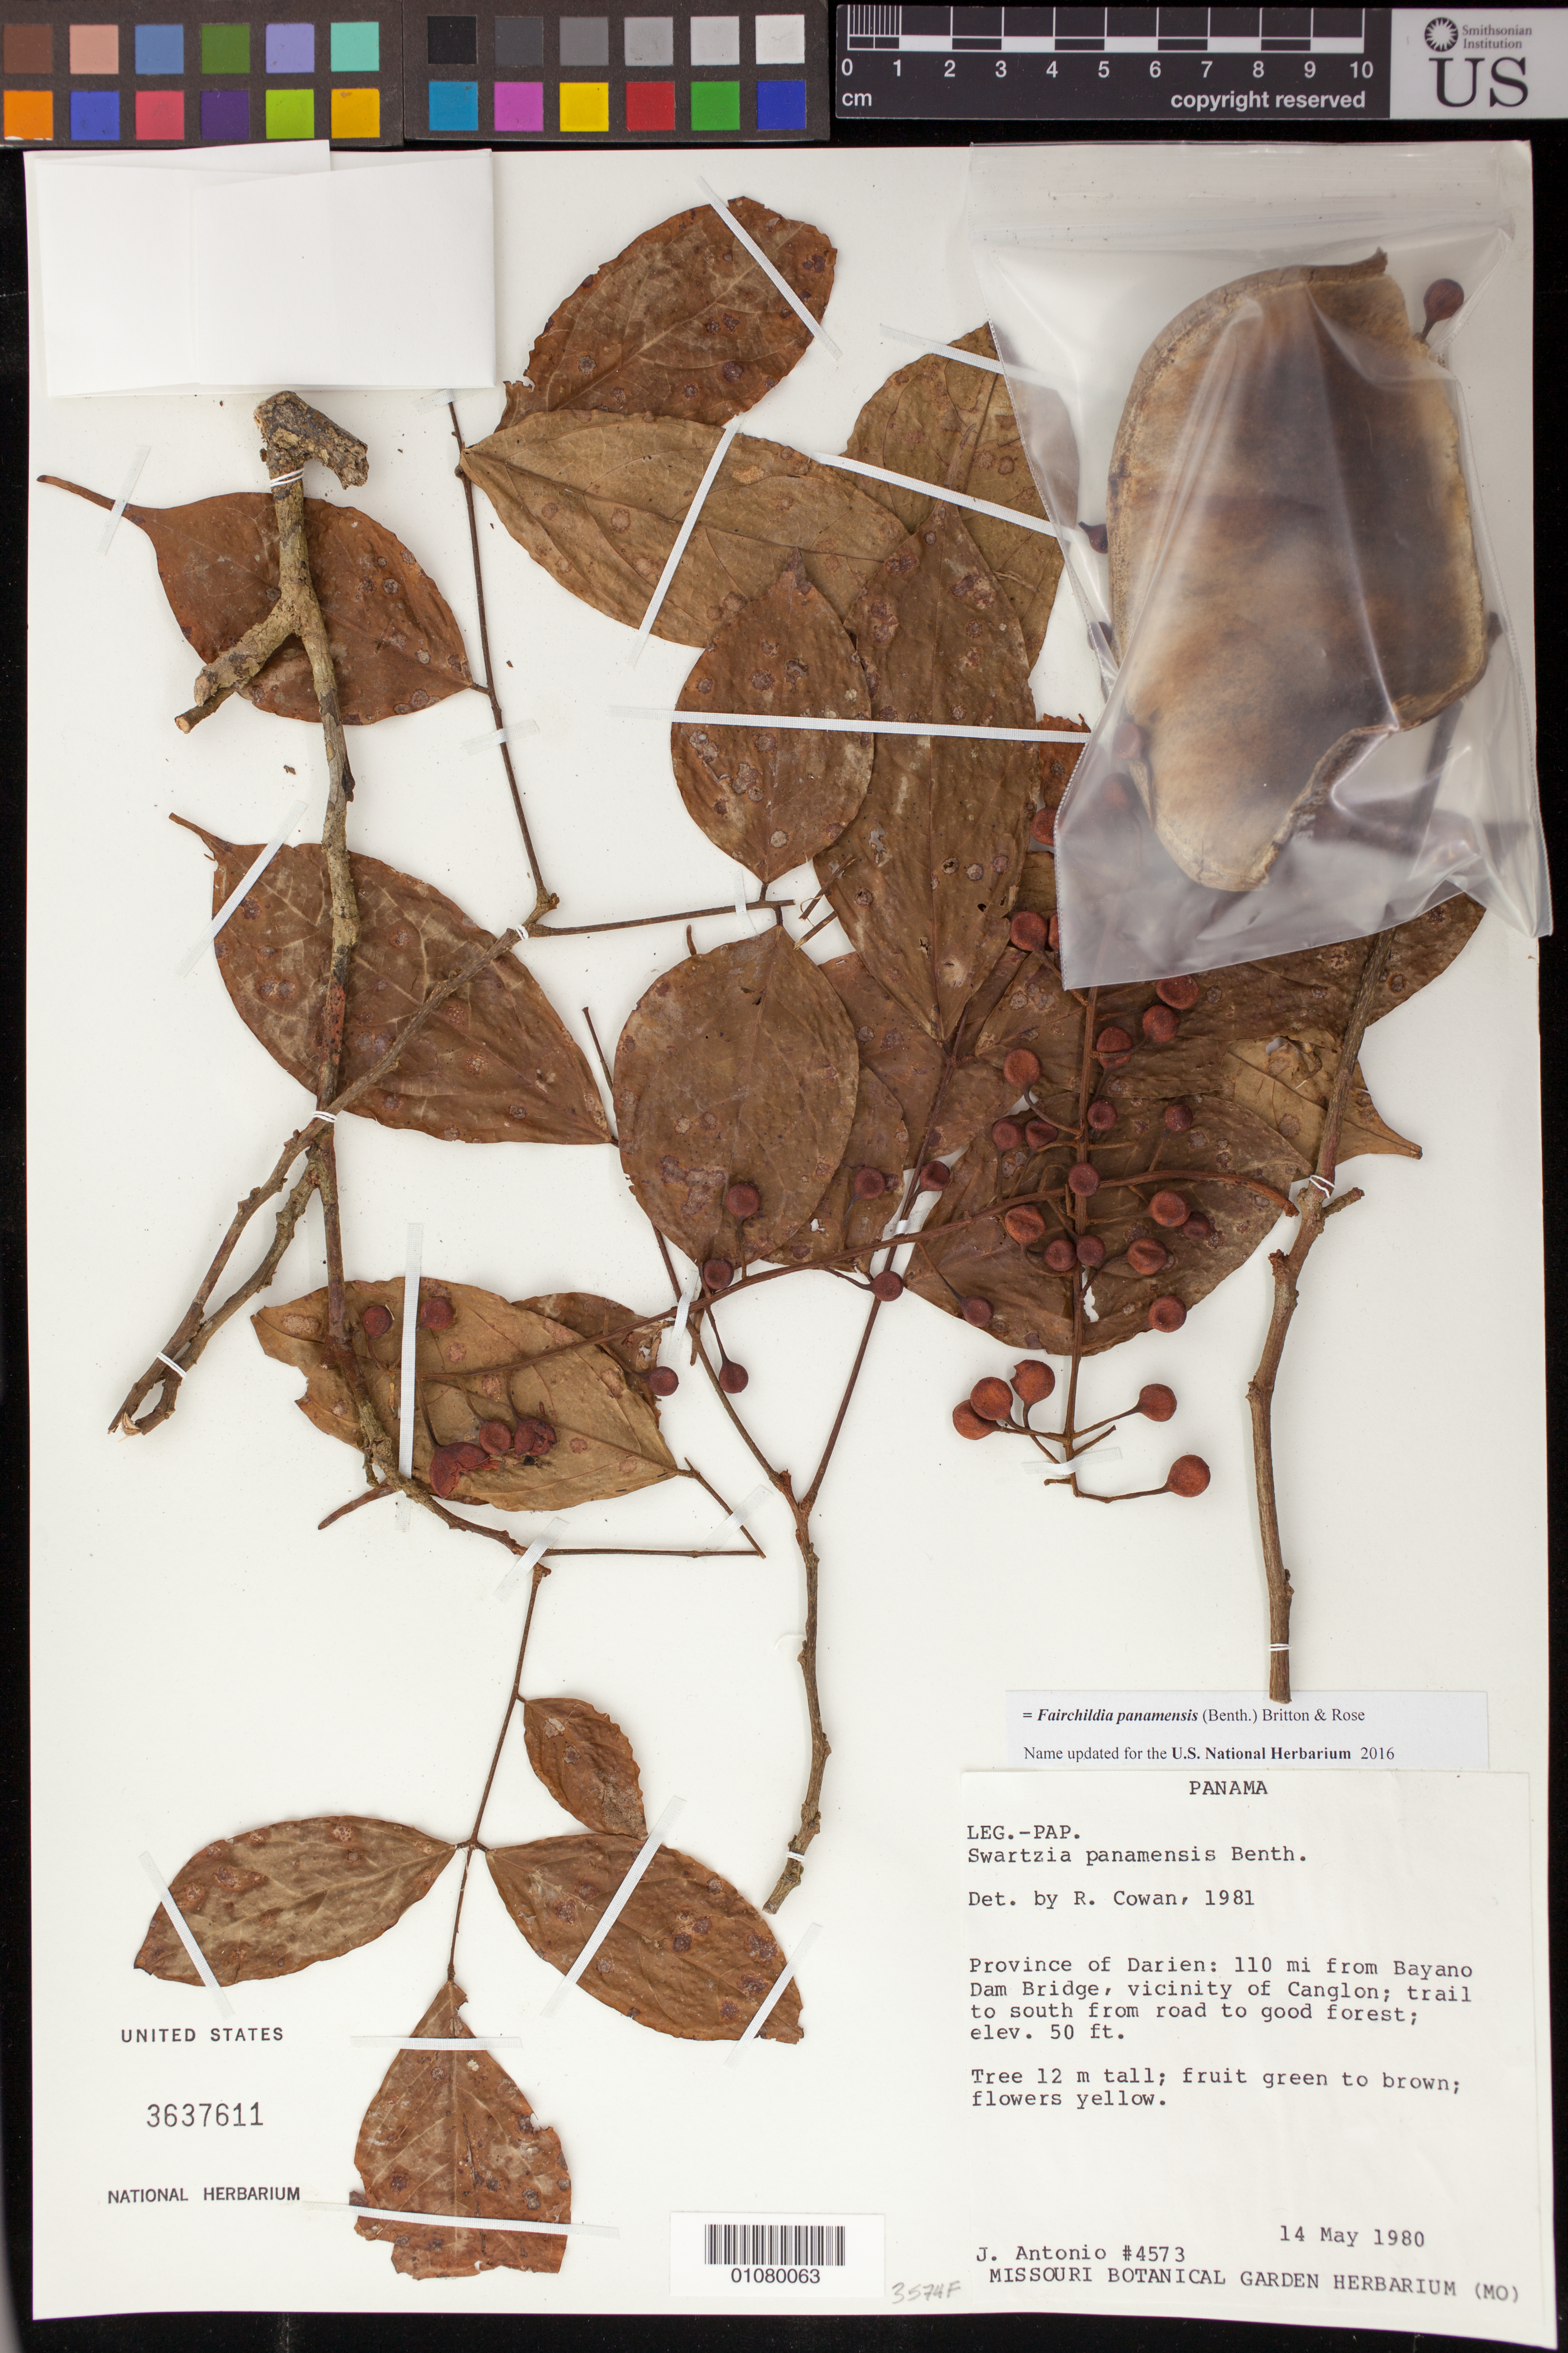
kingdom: Plantae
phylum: Tracheophyta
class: Magnoliopsida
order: Fabales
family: Fabaceae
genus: Fairchildia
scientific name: Fairchildia panamensis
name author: (Benth.) Britton & Rose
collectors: J. Antonio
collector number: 4573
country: Panama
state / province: Darién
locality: Bayano Dam Bridge, near Canglon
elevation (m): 15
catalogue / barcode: US 3637611